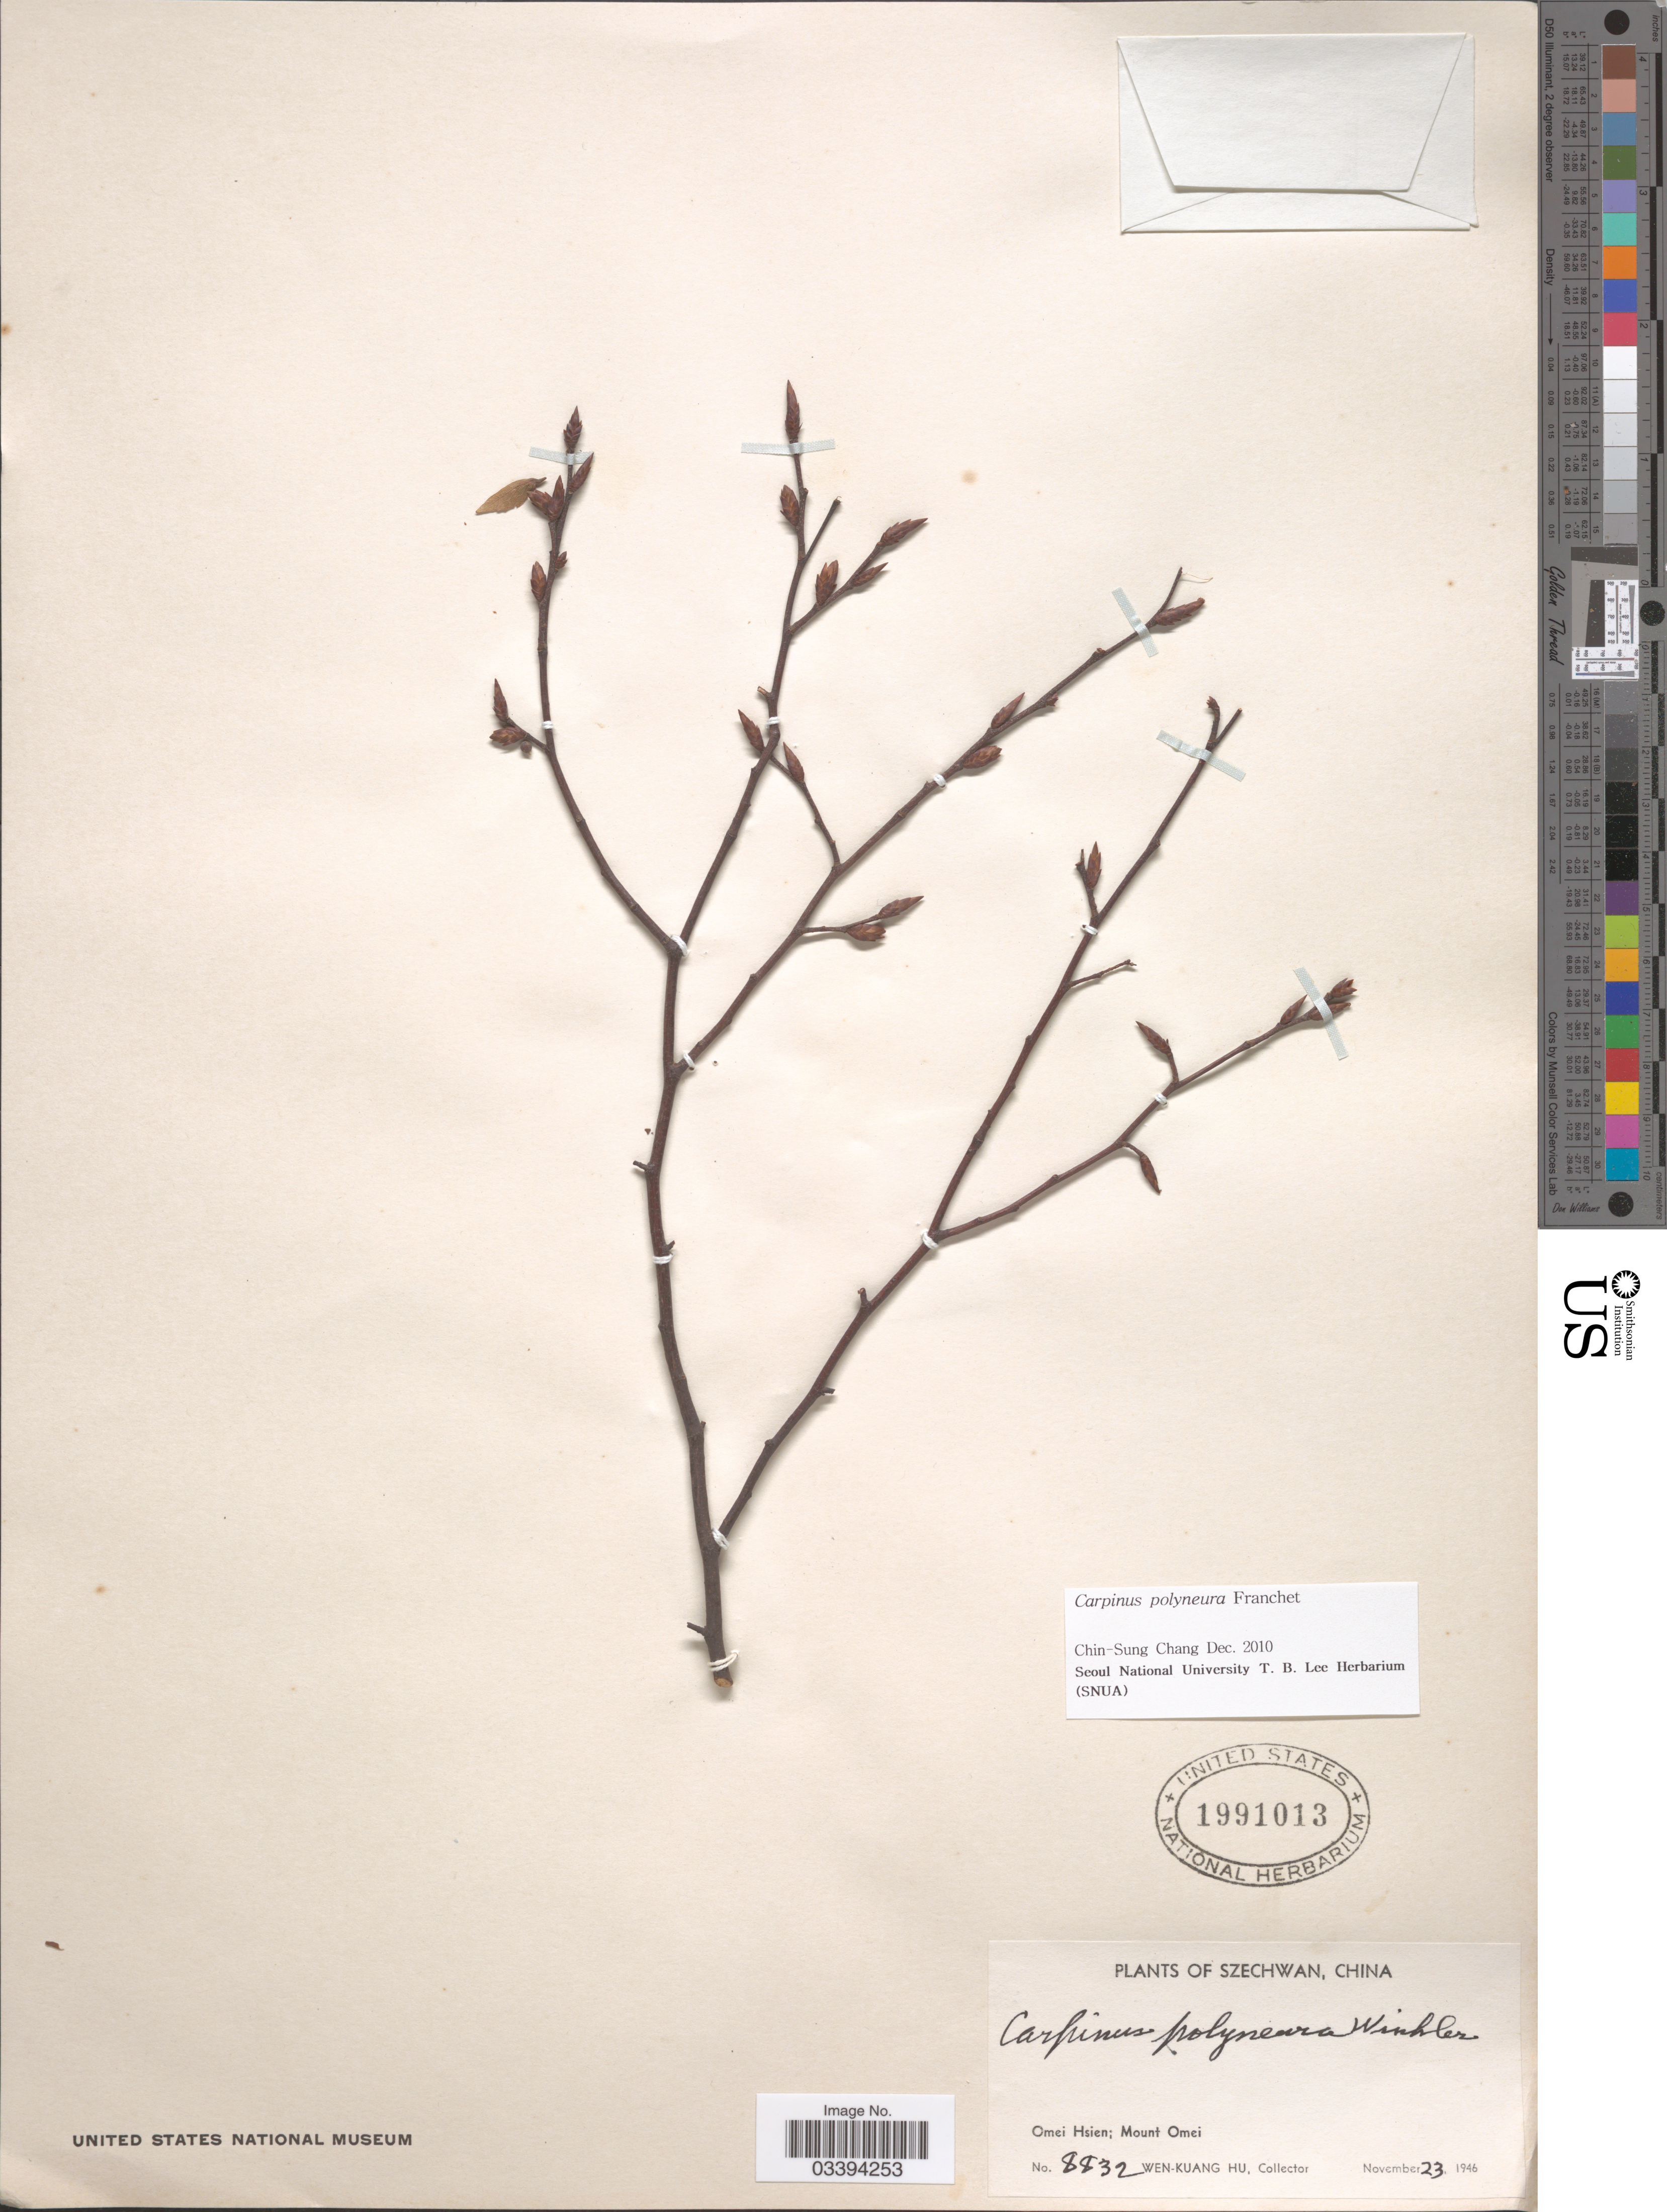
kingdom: Plantae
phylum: Tracheophyta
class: Magnoliopsida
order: Fagales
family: Betulaceae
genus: Carpinus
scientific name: Carpinus polyneura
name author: Franch.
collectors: W. K. Hu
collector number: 8832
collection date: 1946-11-23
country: China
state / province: Sichuan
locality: Szechwan. Omei Hsien; Mount Omei.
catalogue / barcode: US 1991013